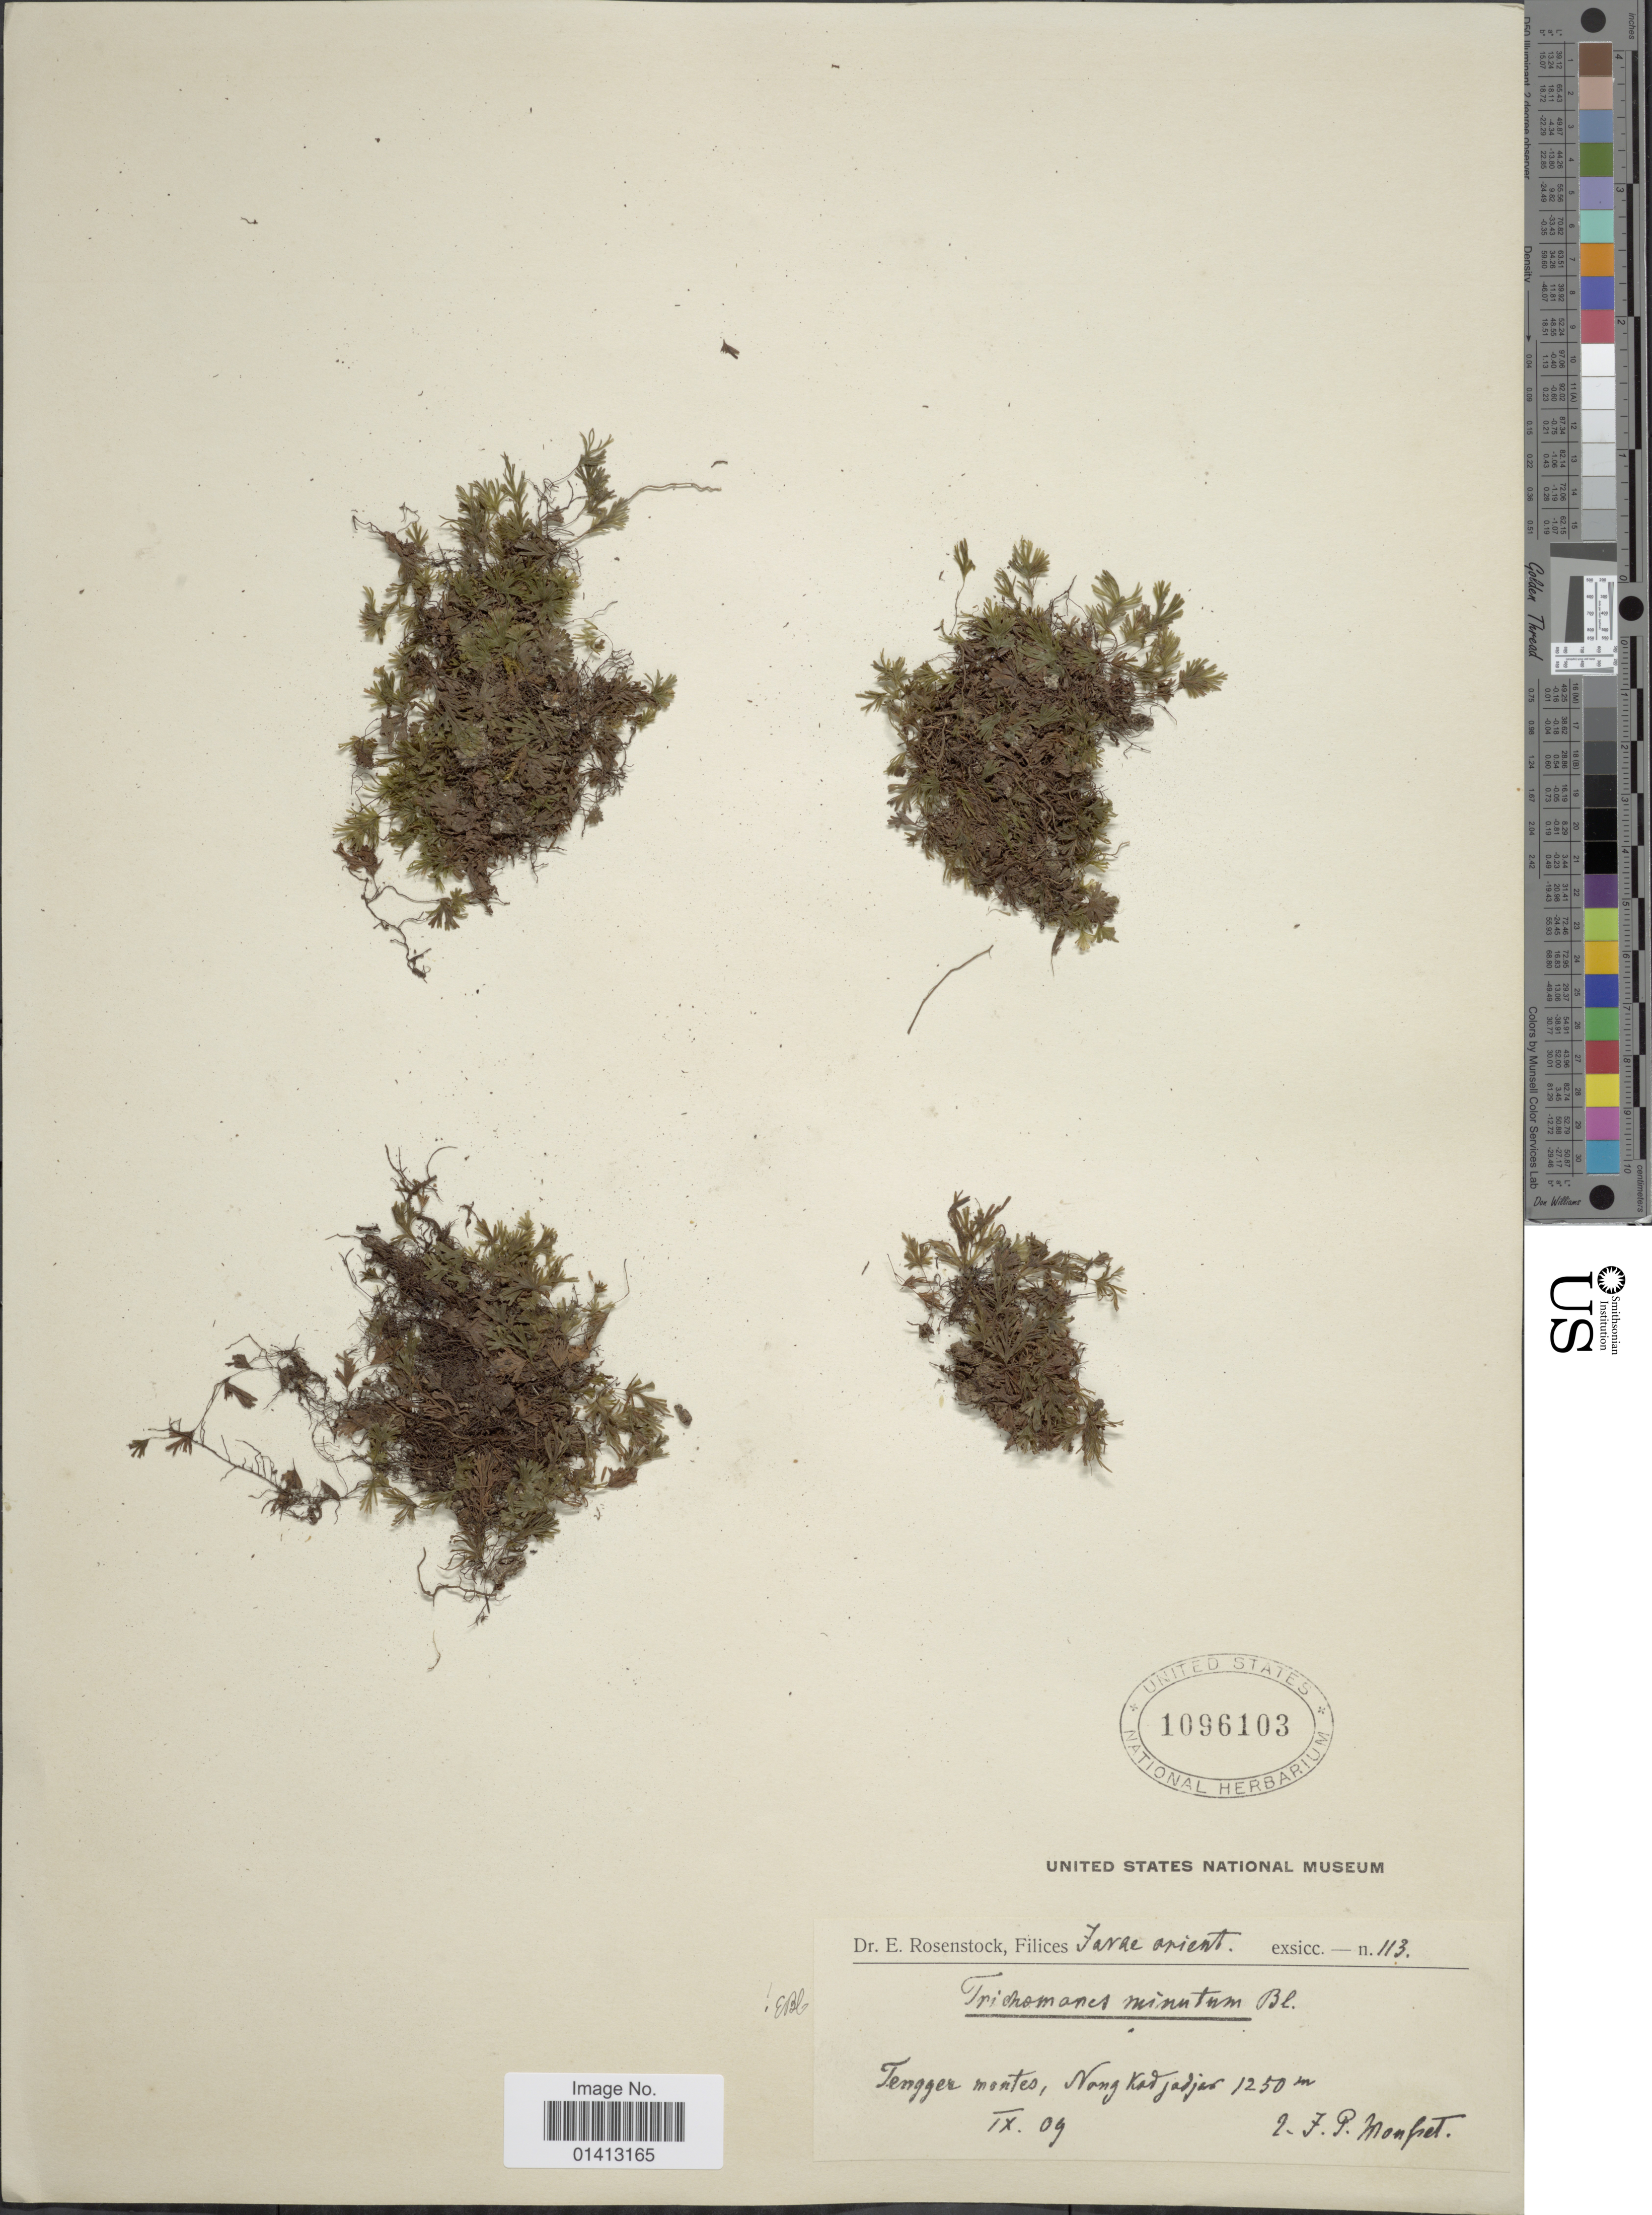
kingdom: Plantae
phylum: Tracheophyta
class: Polypodiopsida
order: Hymenophyllales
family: Hymenophyllaceae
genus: Crepidomanes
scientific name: Crepidomanes minutum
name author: (Blume) K. Iwats.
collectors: J. Mousset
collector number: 113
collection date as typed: Transcribed d/m/y: /9/9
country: Indonesia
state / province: Java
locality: Tengger montes, Nong Kadjadjar [interpreted]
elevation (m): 1250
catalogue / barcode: US 1096103